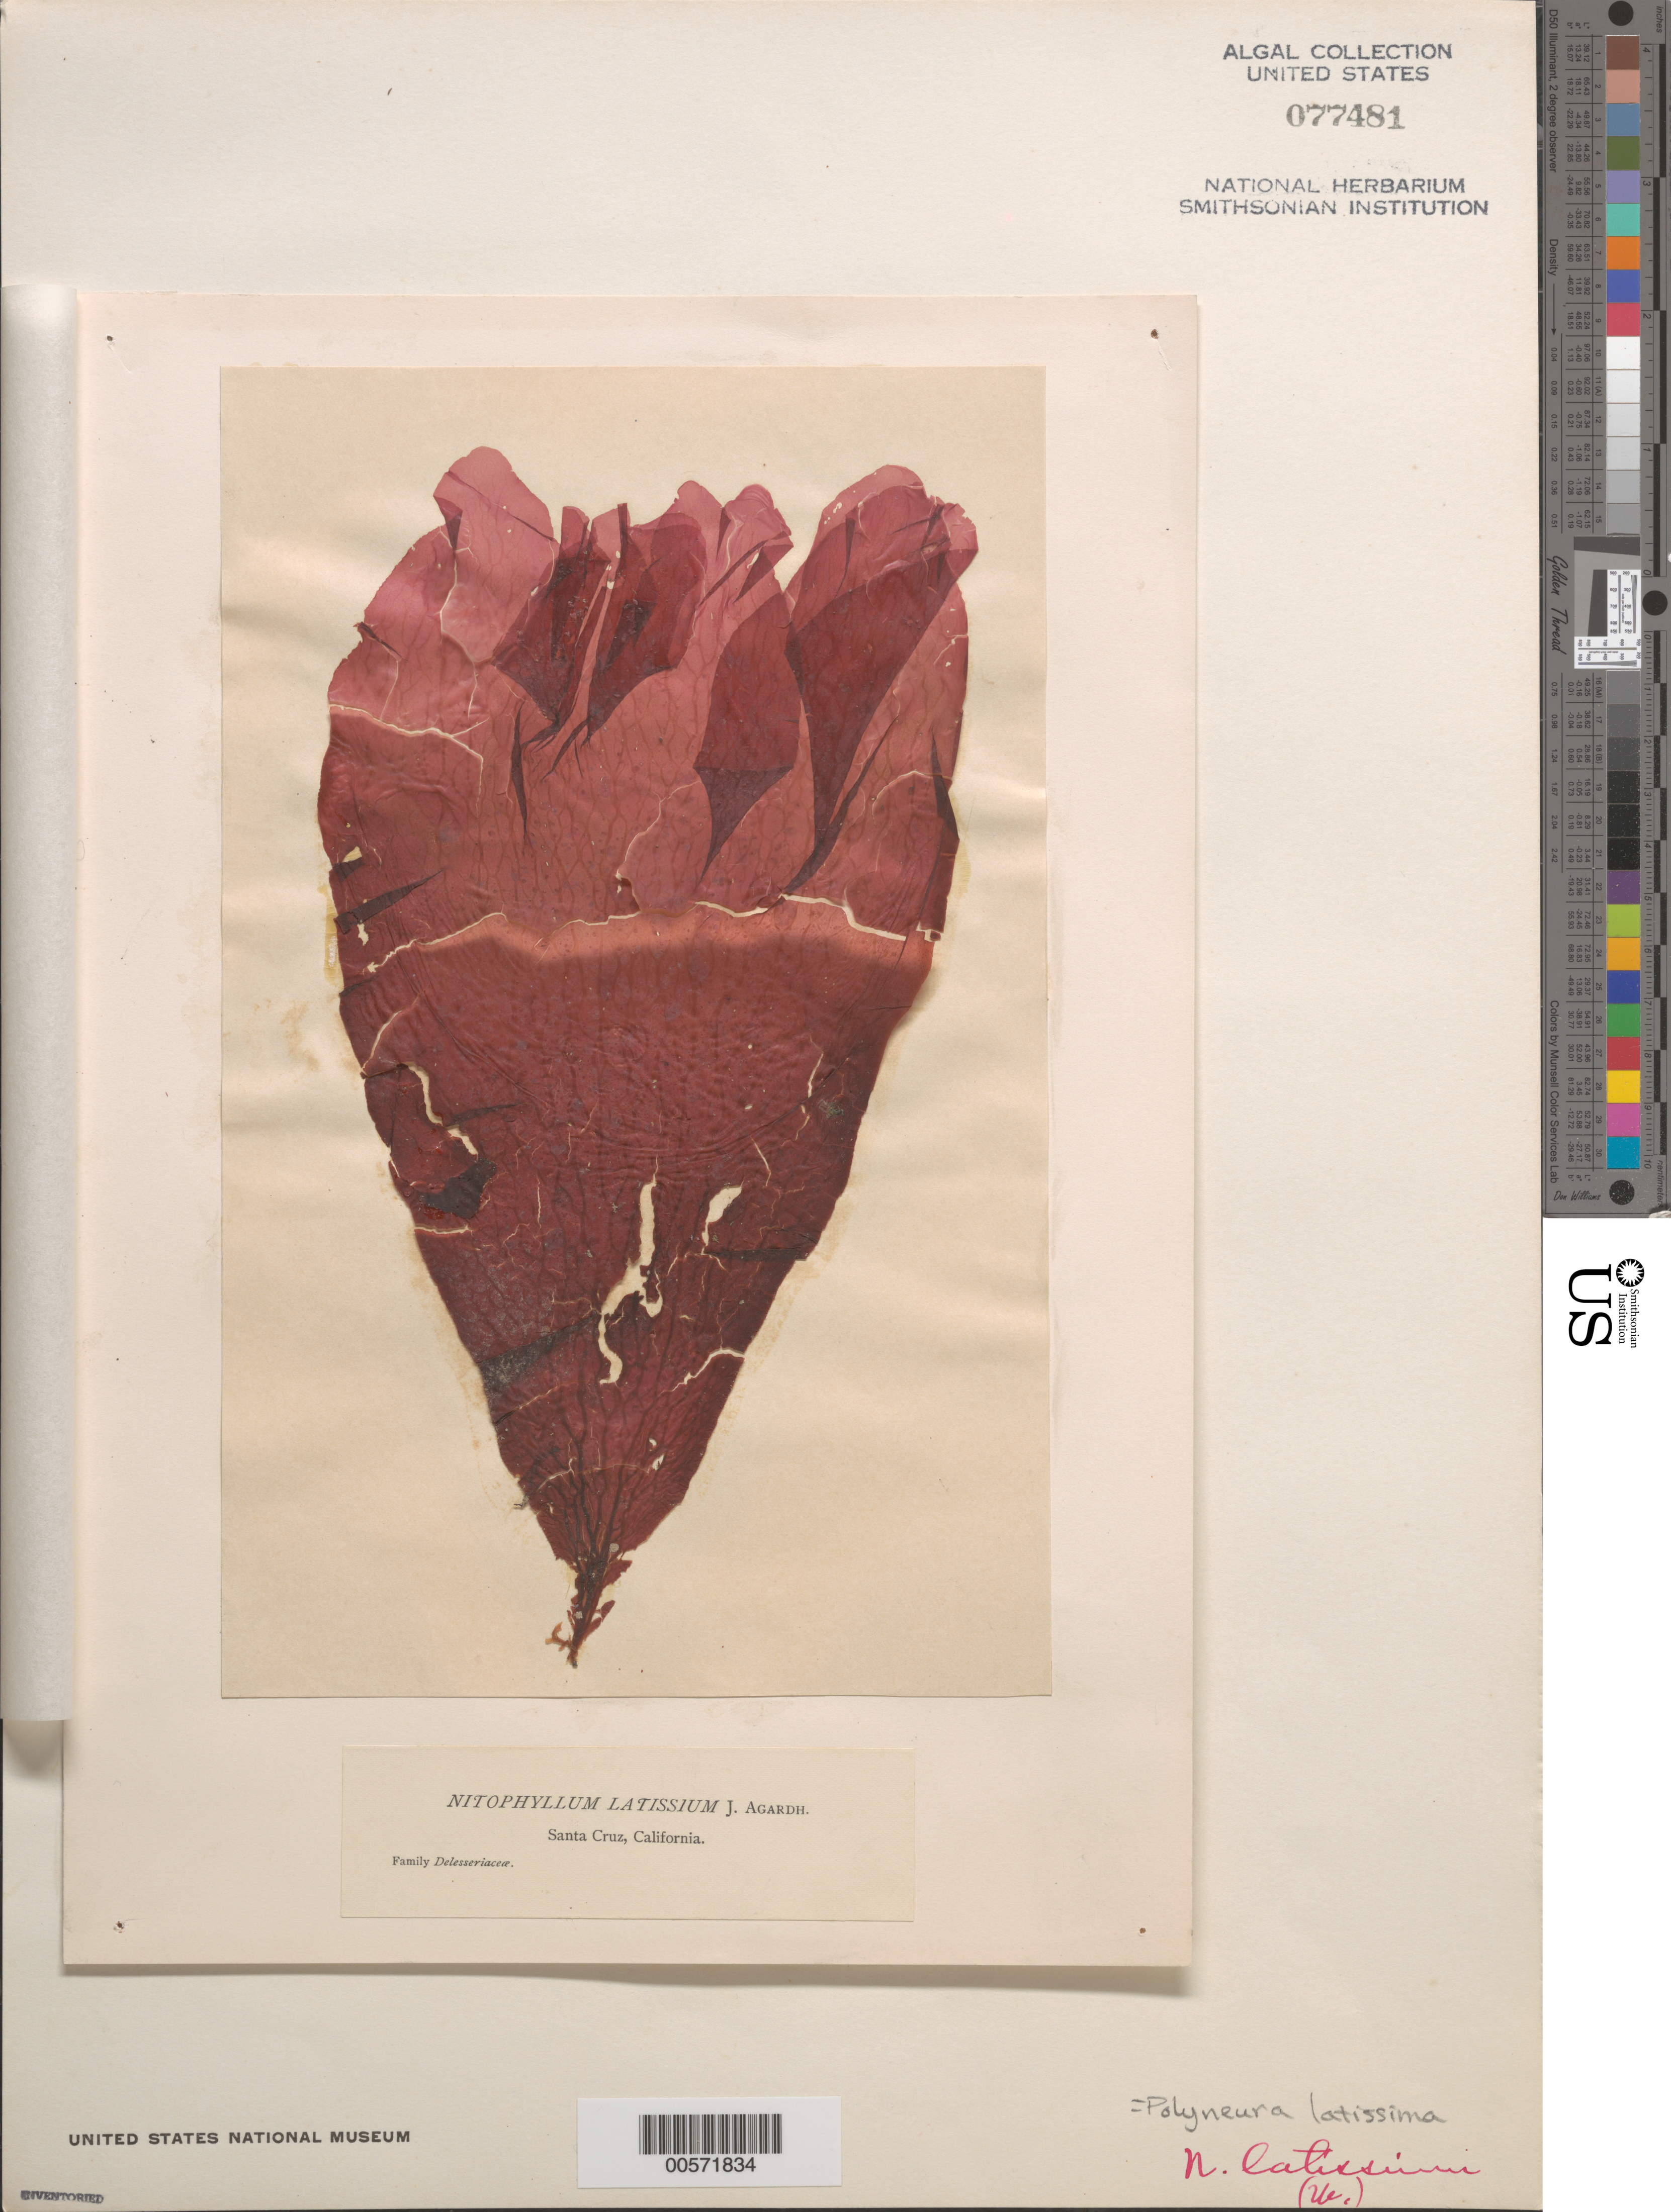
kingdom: Plantae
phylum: Rhodophyta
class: Florideophyceae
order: Ceramiales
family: Delesseriaceae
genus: Polyneura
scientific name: Polyneura latissima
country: United States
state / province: California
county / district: Santa Cruz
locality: Santa Cruz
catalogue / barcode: US 77481